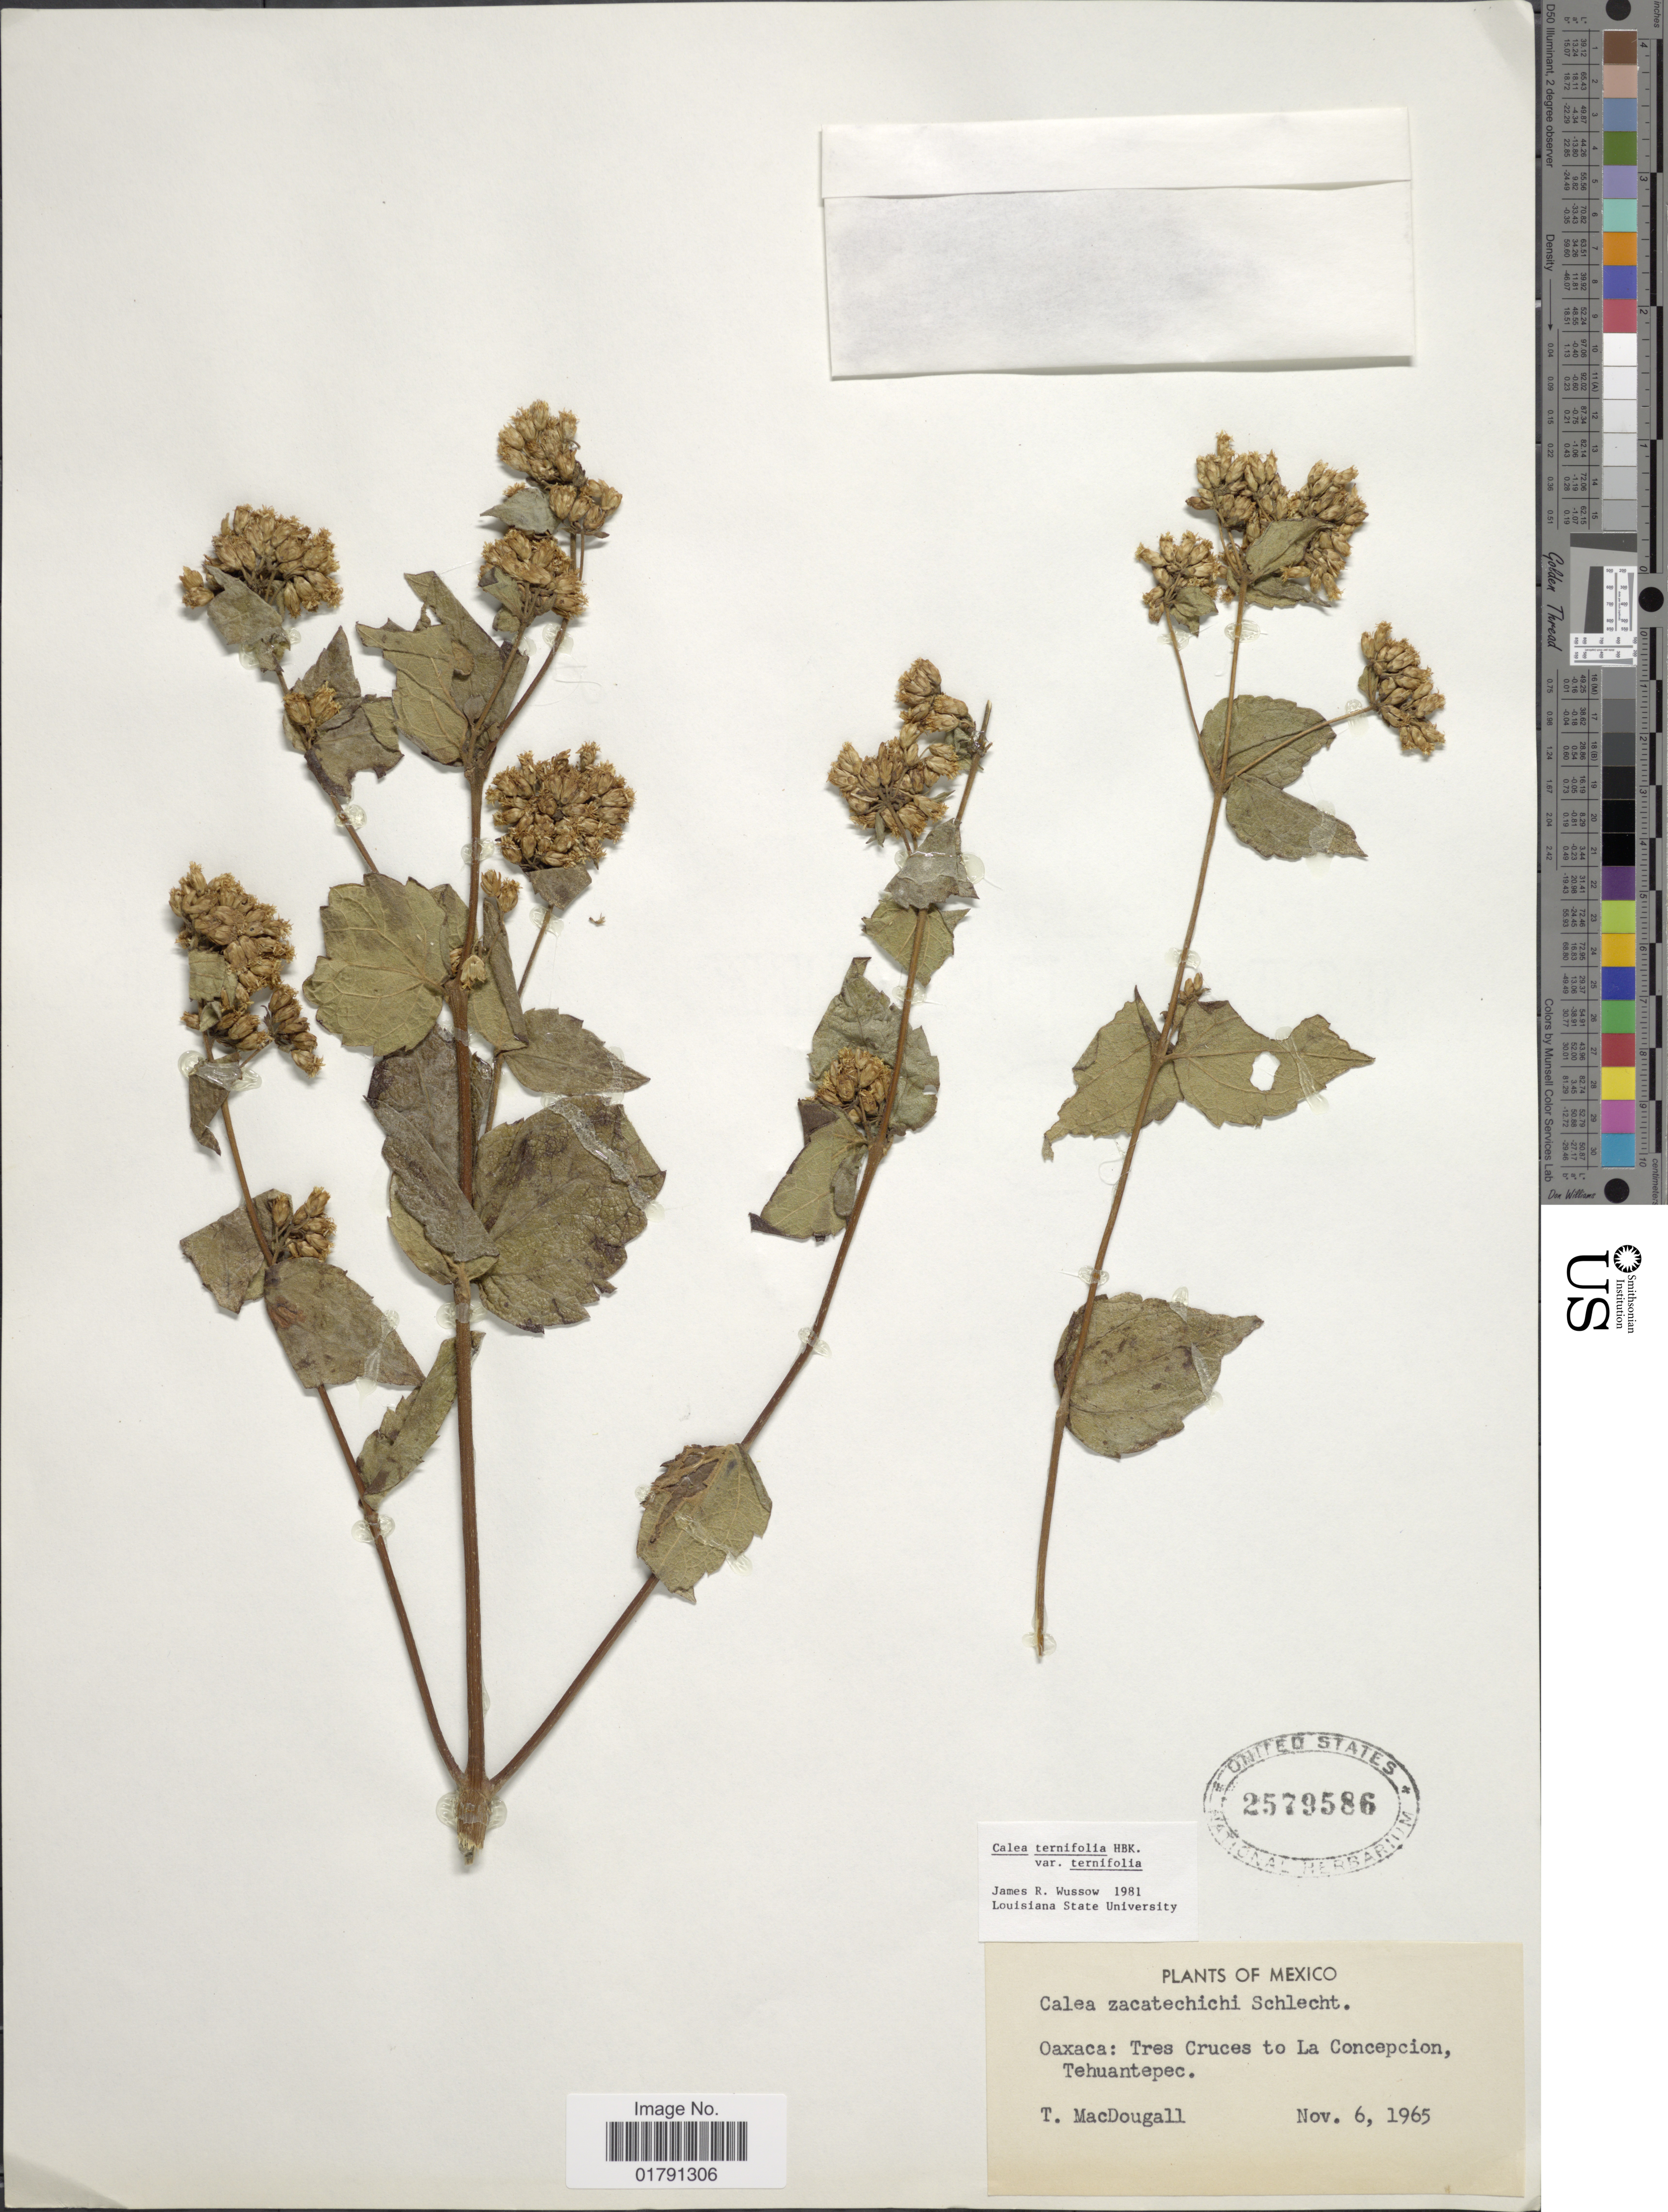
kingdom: Plantae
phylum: Tracheophyta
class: Magnoliopsida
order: Asterales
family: Asteraceae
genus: Calea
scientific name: Calea ternifolia var. ternifolia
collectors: T. B. MacDougall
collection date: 1965-11-06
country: Mexico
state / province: Oaxaca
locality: Tres Cruces to La Concepcion, Tehuantepec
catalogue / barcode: US 2579586